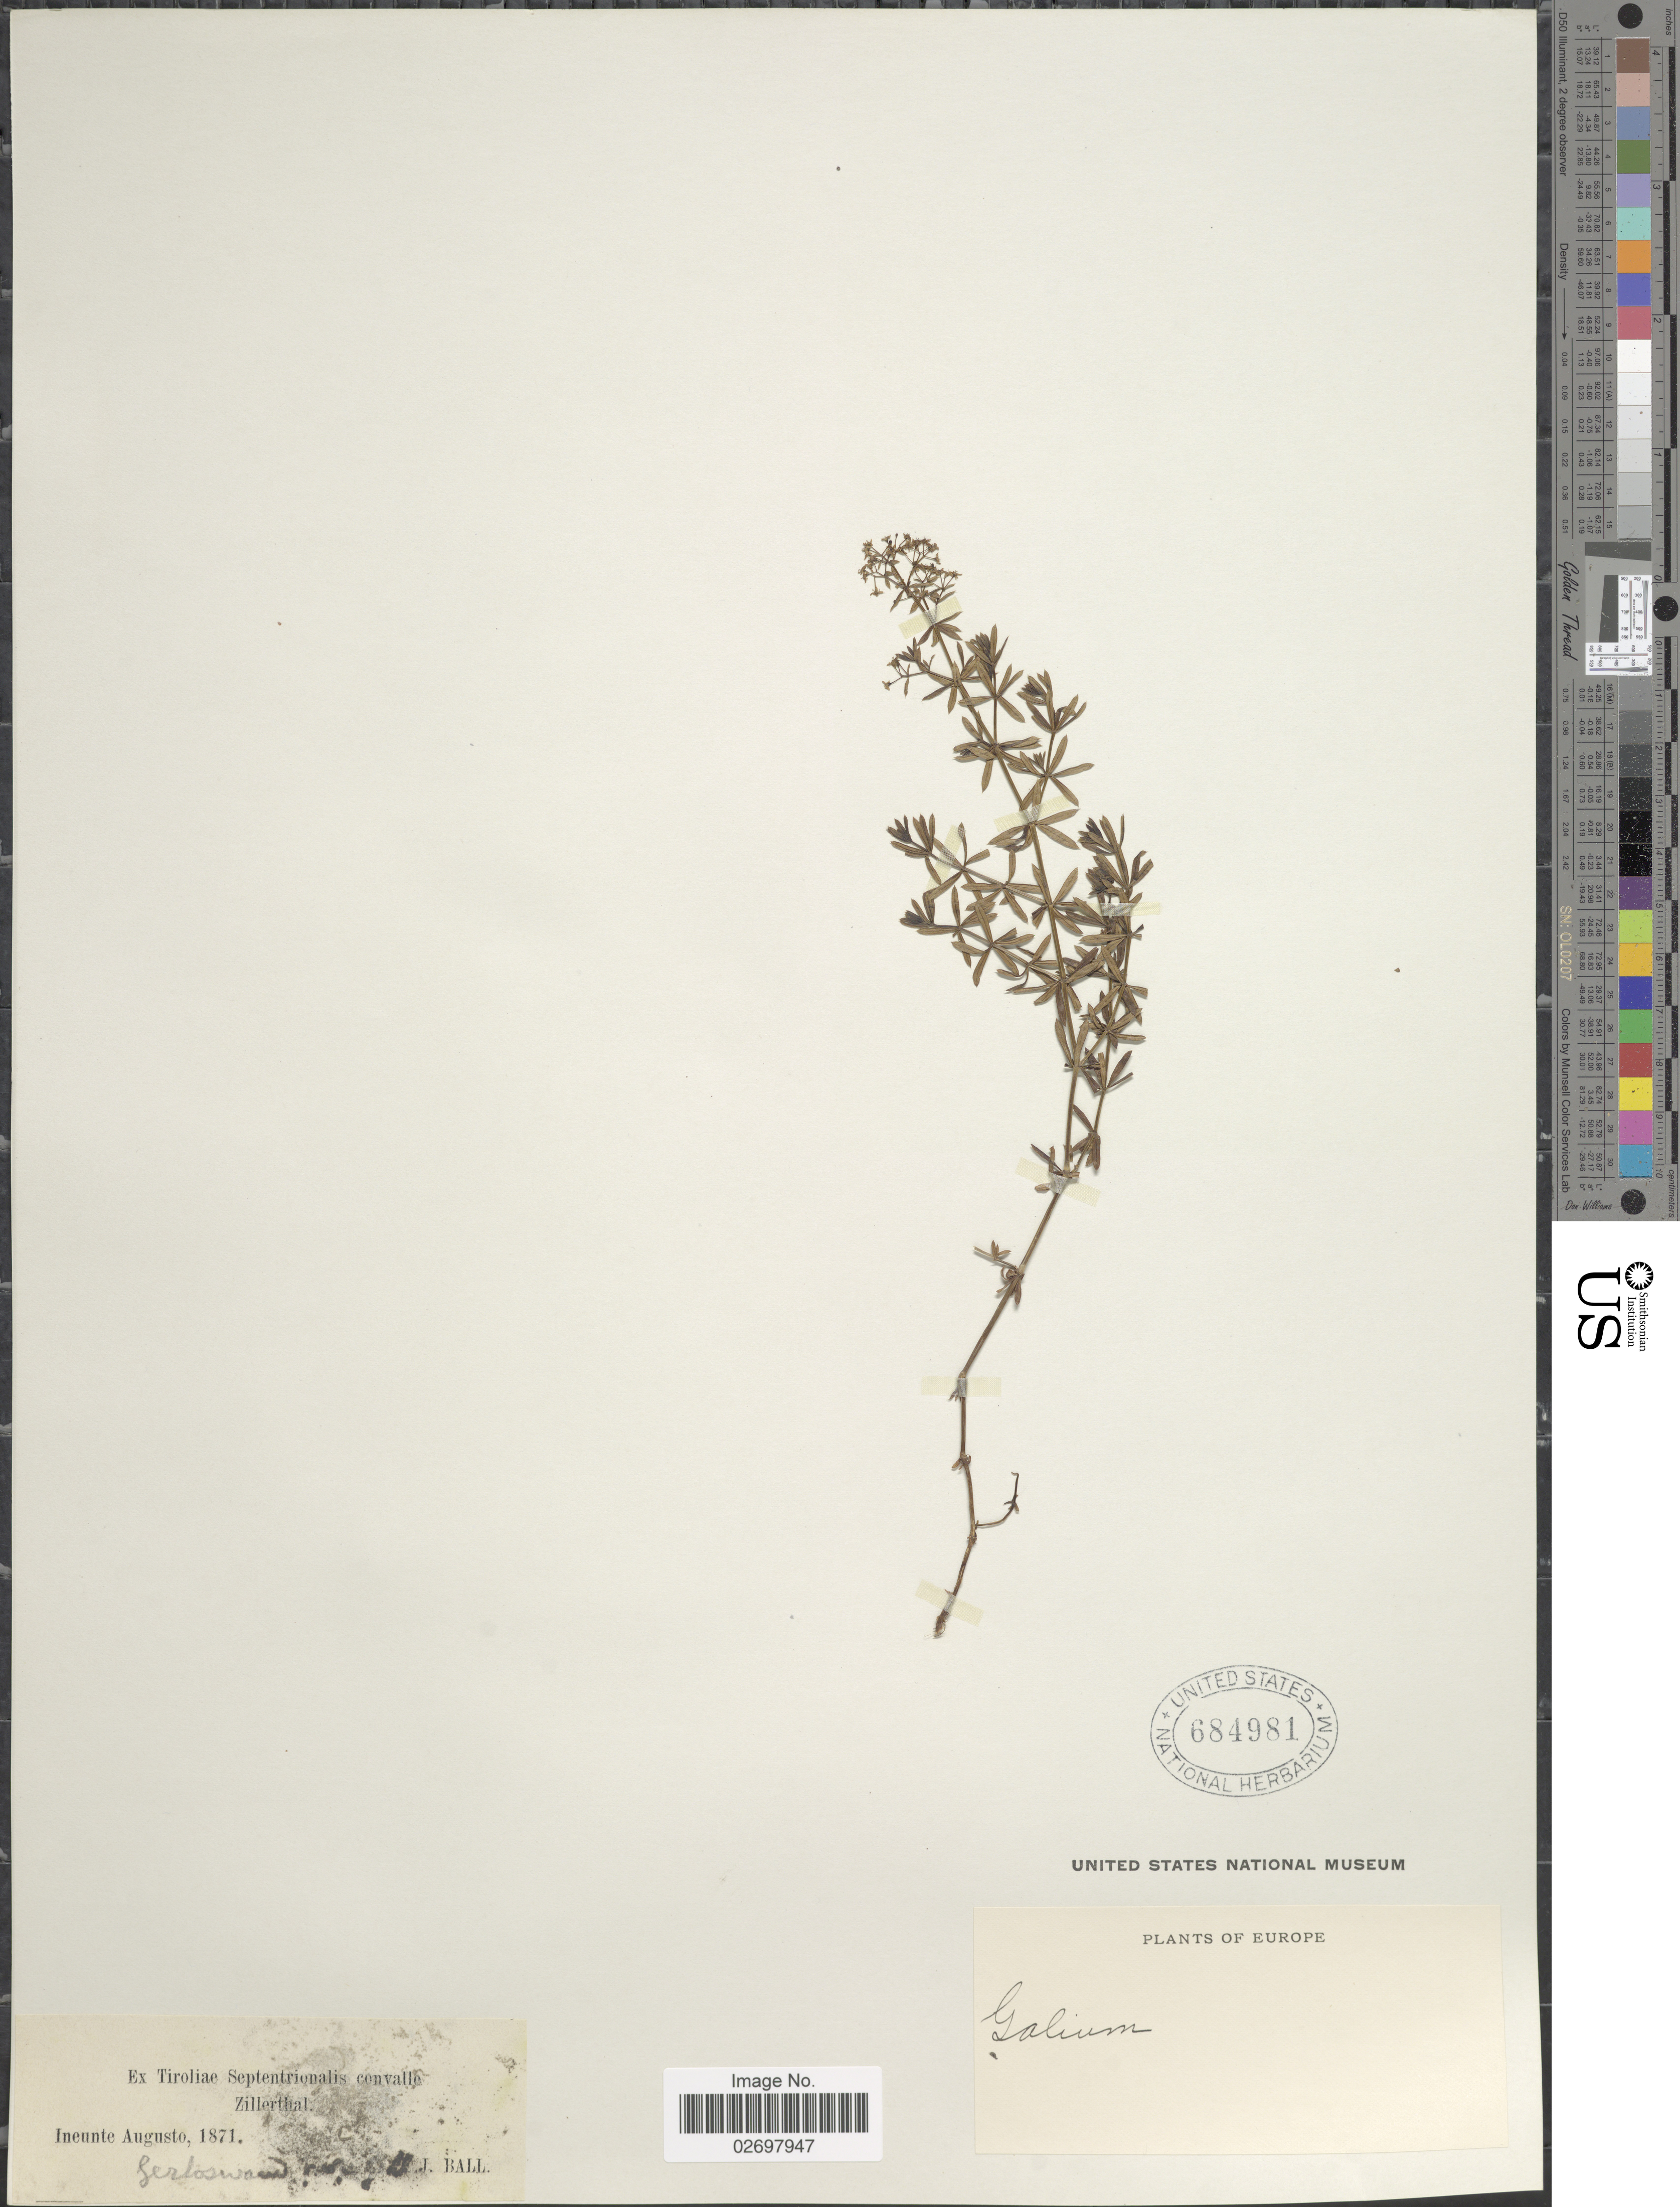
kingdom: Plantae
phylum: Tracheophyta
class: Magnoliopsida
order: Gentianales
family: Rubiaceae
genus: Galium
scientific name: Galium sp.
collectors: J. Ball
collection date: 1871-08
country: Austria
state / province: Tirol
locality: Europe, Ex Tiroliae Septentrionalis convalle Zillerthal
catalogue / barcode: US 684981